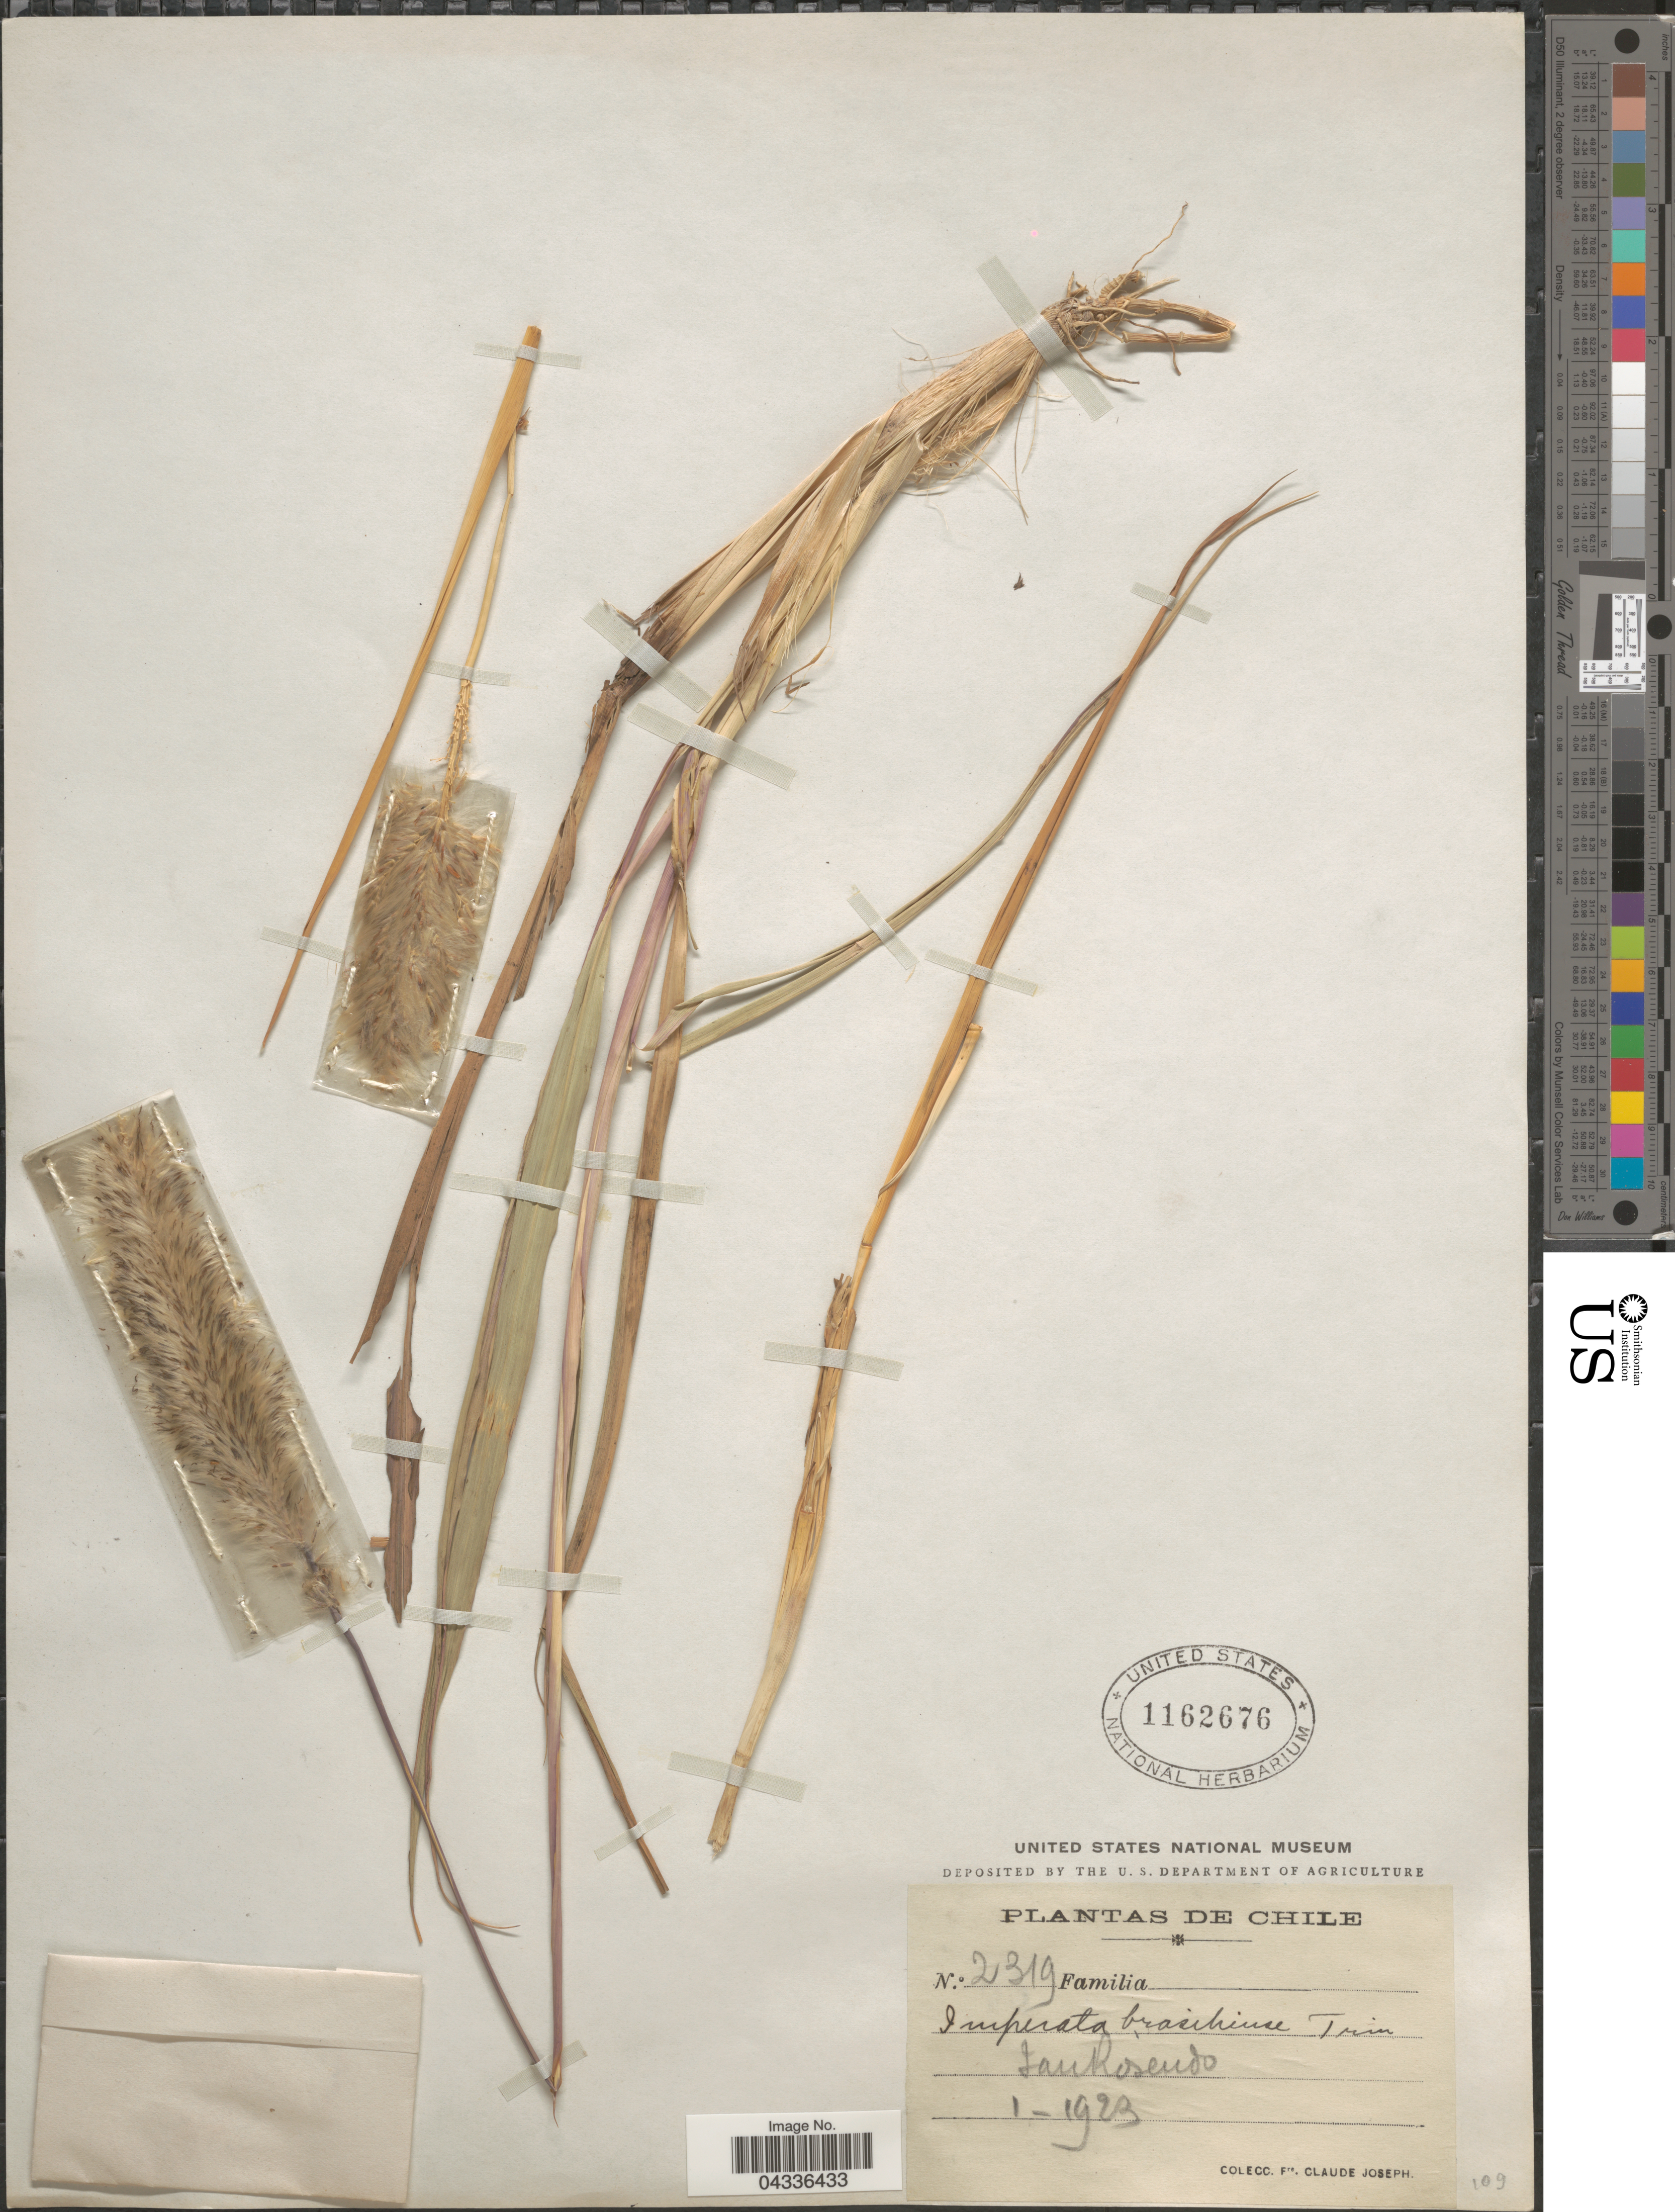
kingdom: Plantae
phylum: Tracheophyta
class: Liliopsida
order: Poales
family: Poaceae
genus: Imperata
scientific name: Imperata brasiliensis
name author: Trin.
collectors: Frere Claude Joseph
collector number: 2319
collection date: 1923-01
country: Chile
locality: San Rosendo.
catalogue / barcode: US 1162676